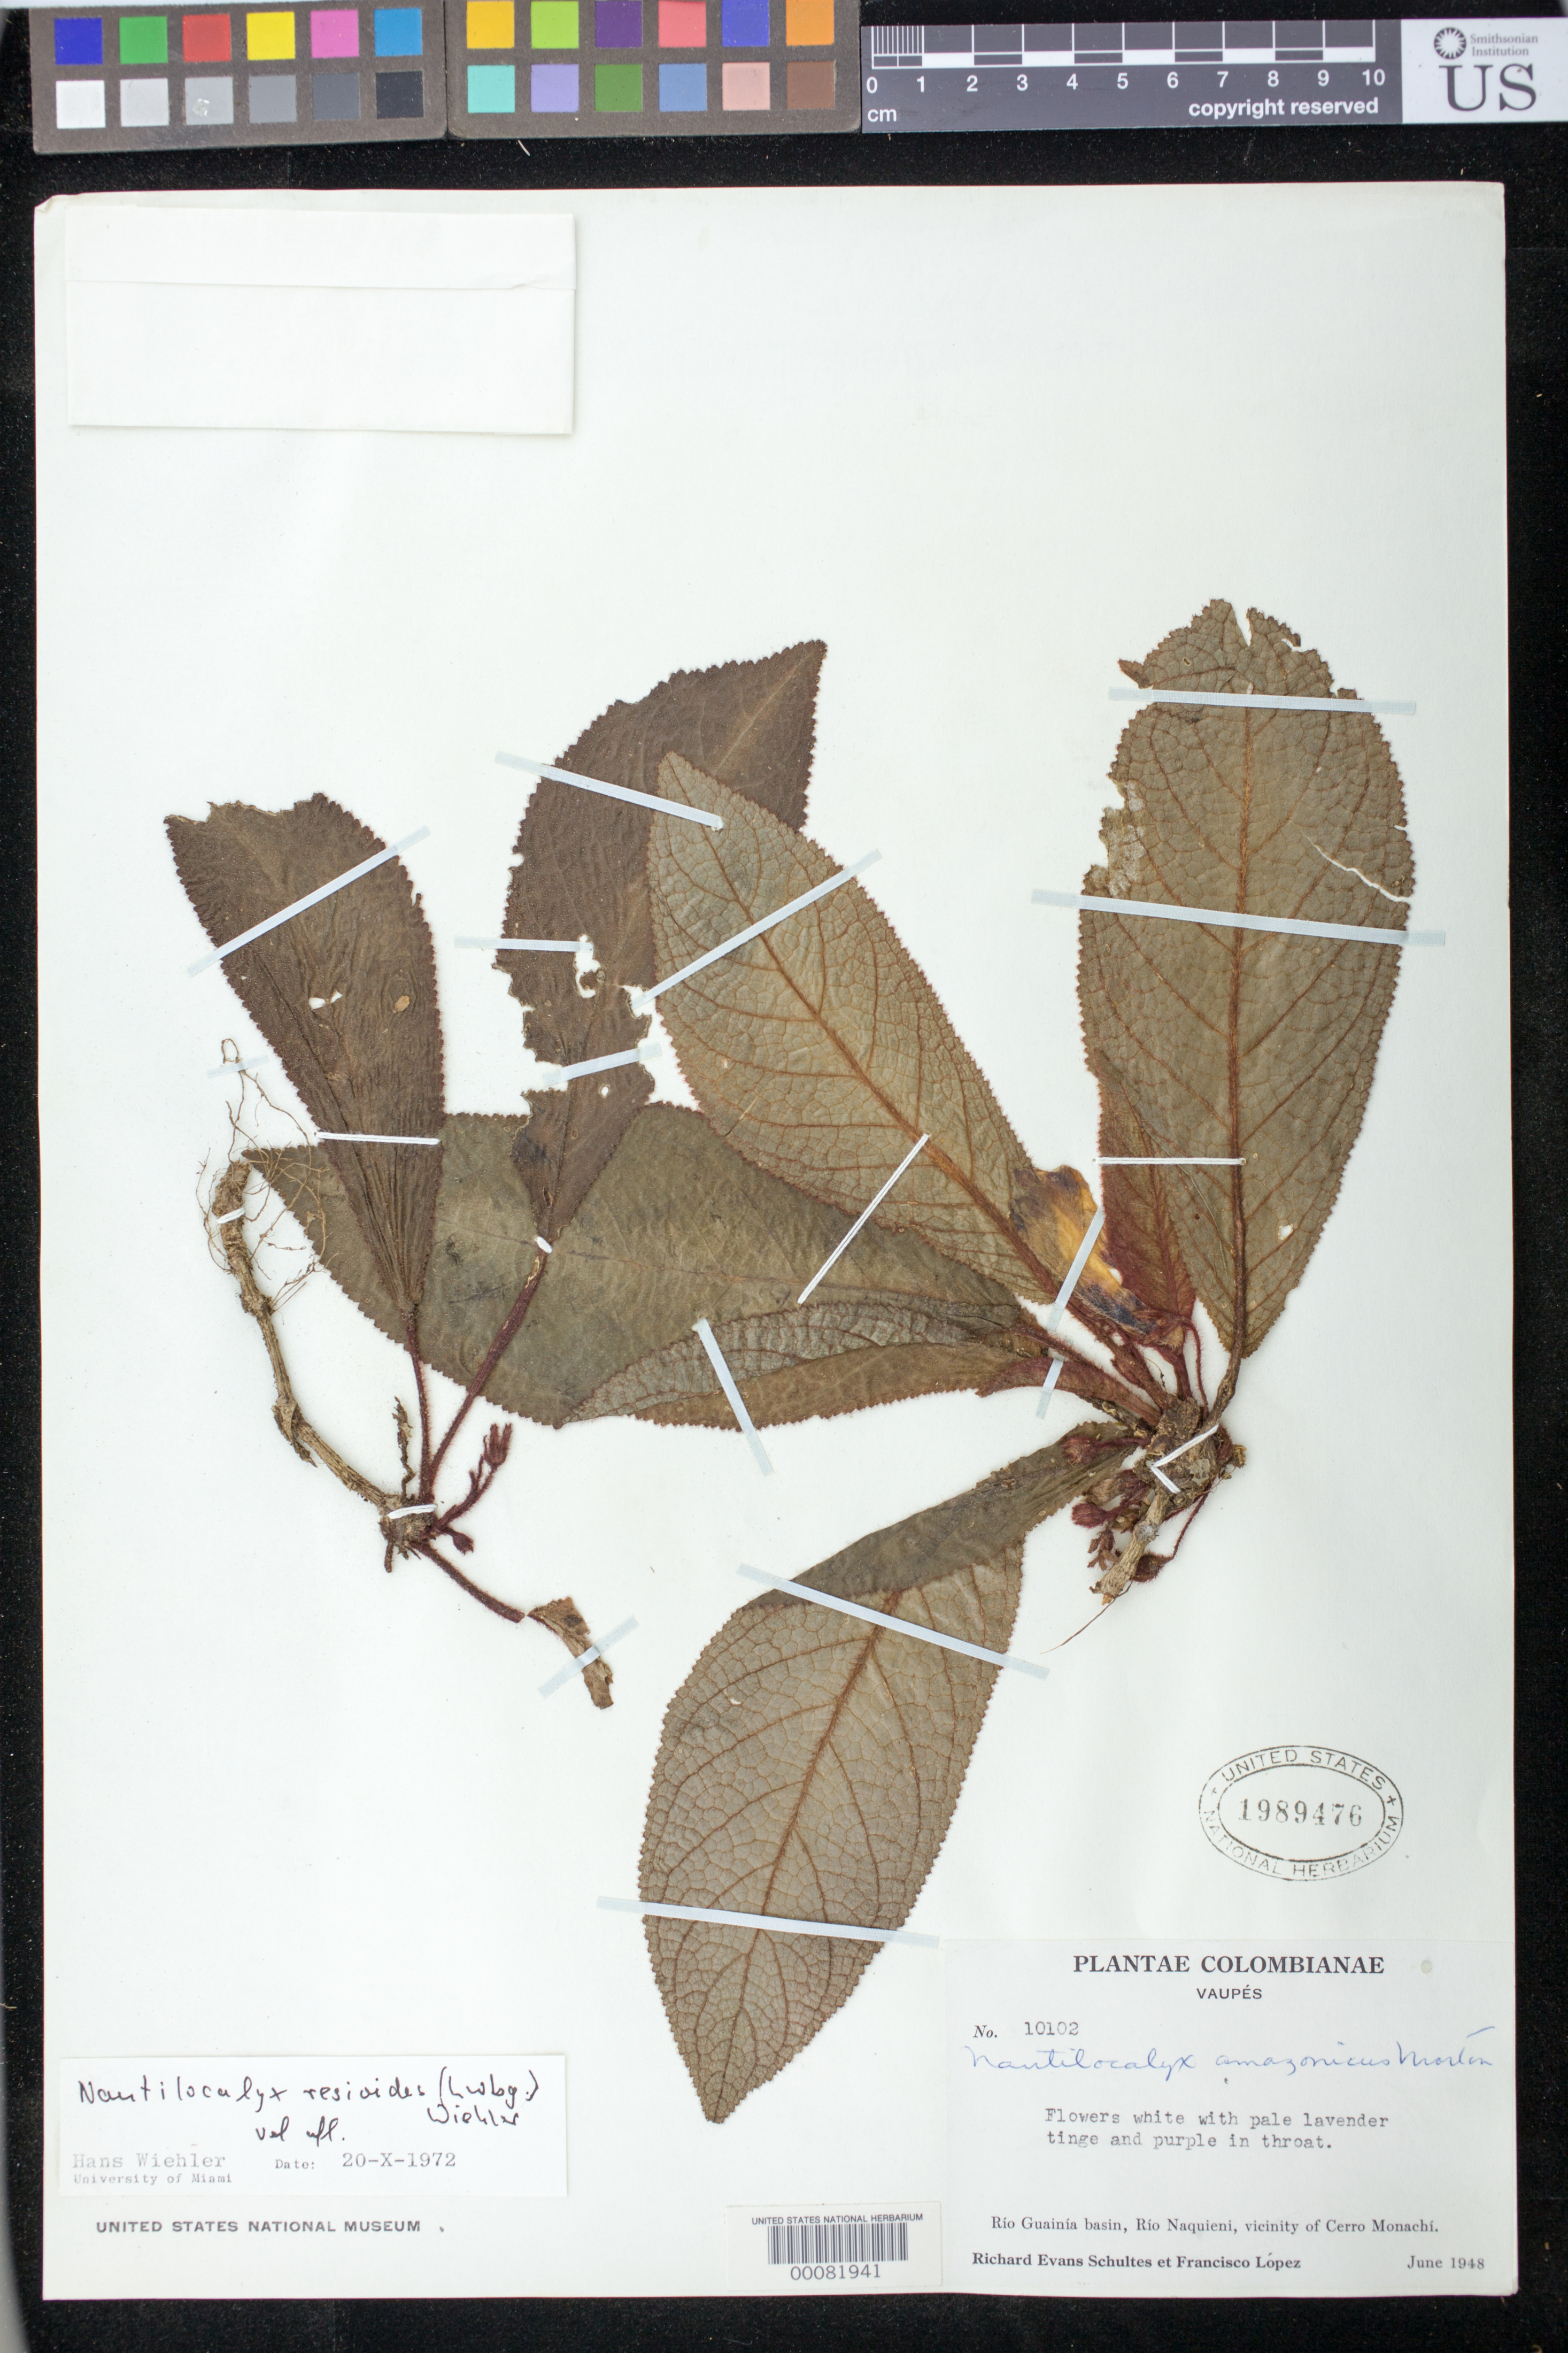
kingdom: Plantae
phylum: Tracheophyta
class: Magnoliopsida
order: Lamiales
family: Gesneriaceae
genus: Nautilocalyx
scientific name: Nautilocalyx resioides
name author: (Leeuwenb.) Wiehler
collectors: R. E. Schultes & F. López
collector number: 10102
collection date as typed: Jun 1948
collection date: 1948-06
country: Colombia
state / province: Vaupés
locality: Rio Guainia basin, Rio Naquieni, vicinity of Cerro Monachi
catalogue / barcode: US 1989476